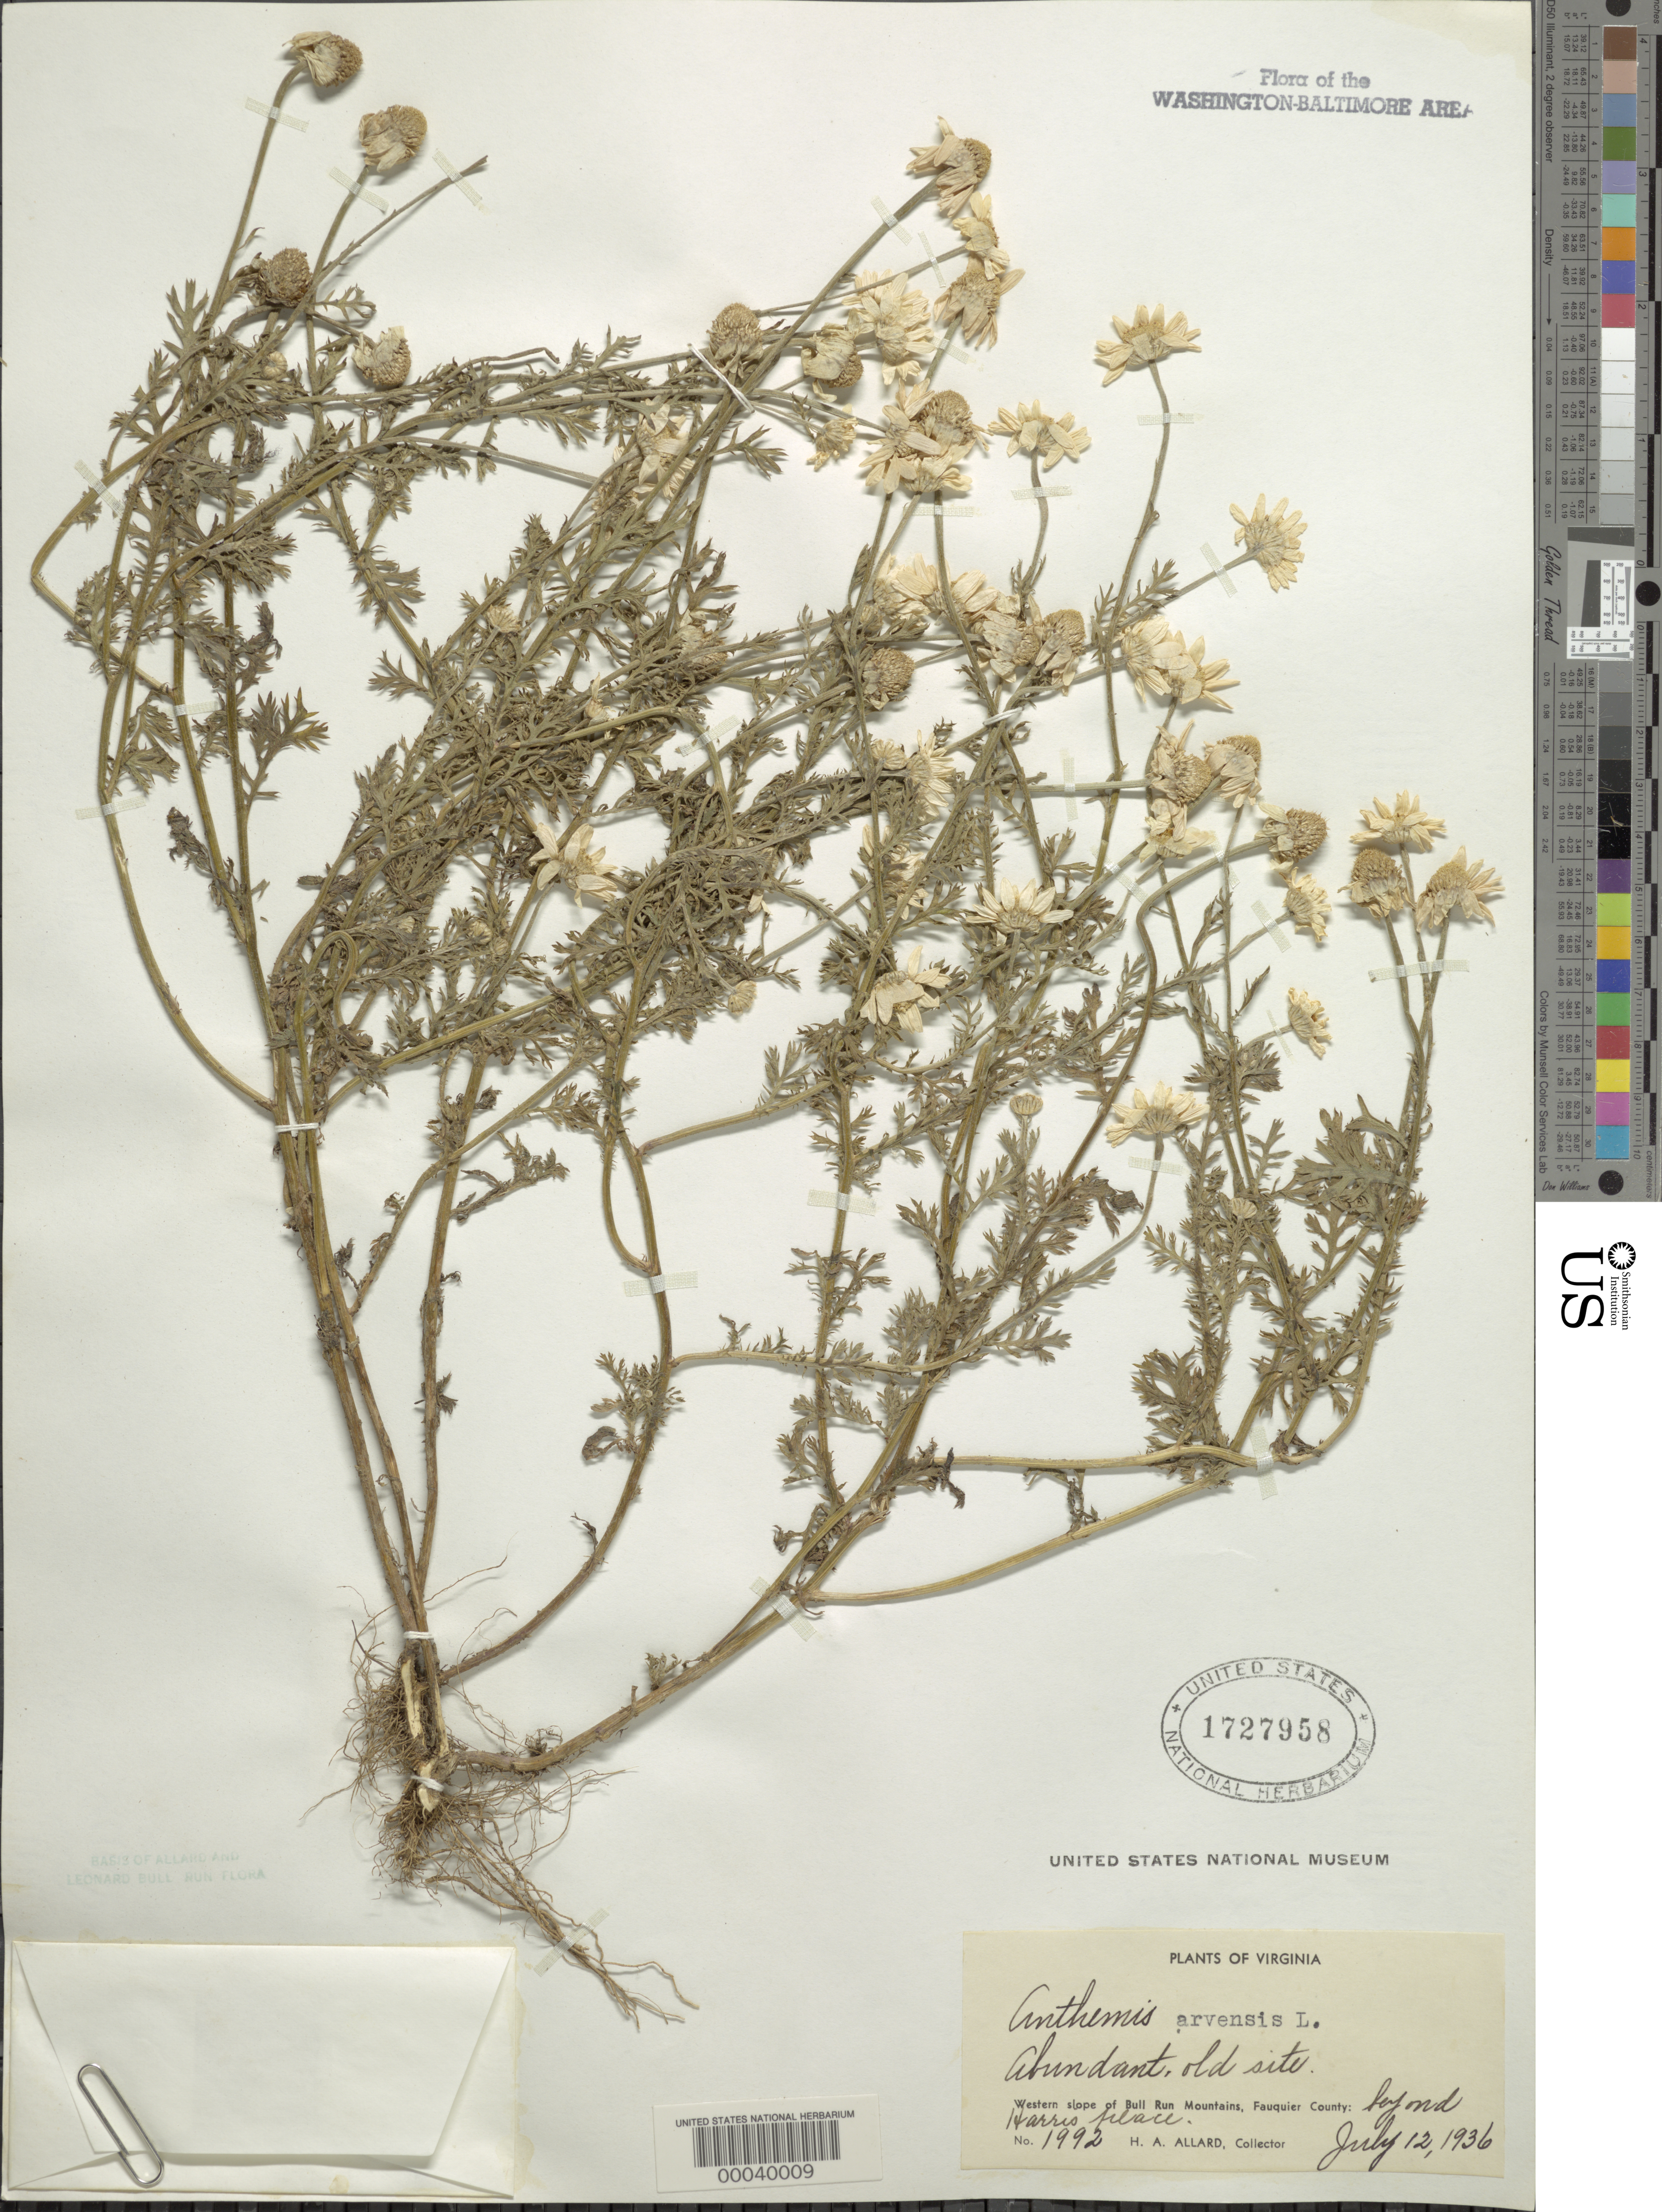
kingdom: Plantae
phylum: Tracheophyta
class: Magnoliopsida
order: Asterales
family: Asteraceae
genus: Anthemis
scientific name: Anthemis arvensis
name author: L.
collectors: H. A. Allard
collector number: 1992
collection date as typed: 12 Jul 1936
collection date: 1936-07-12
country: United States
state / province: Virginia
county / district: Fauquier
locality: Beyond Harris Place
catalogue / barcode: US 1727958